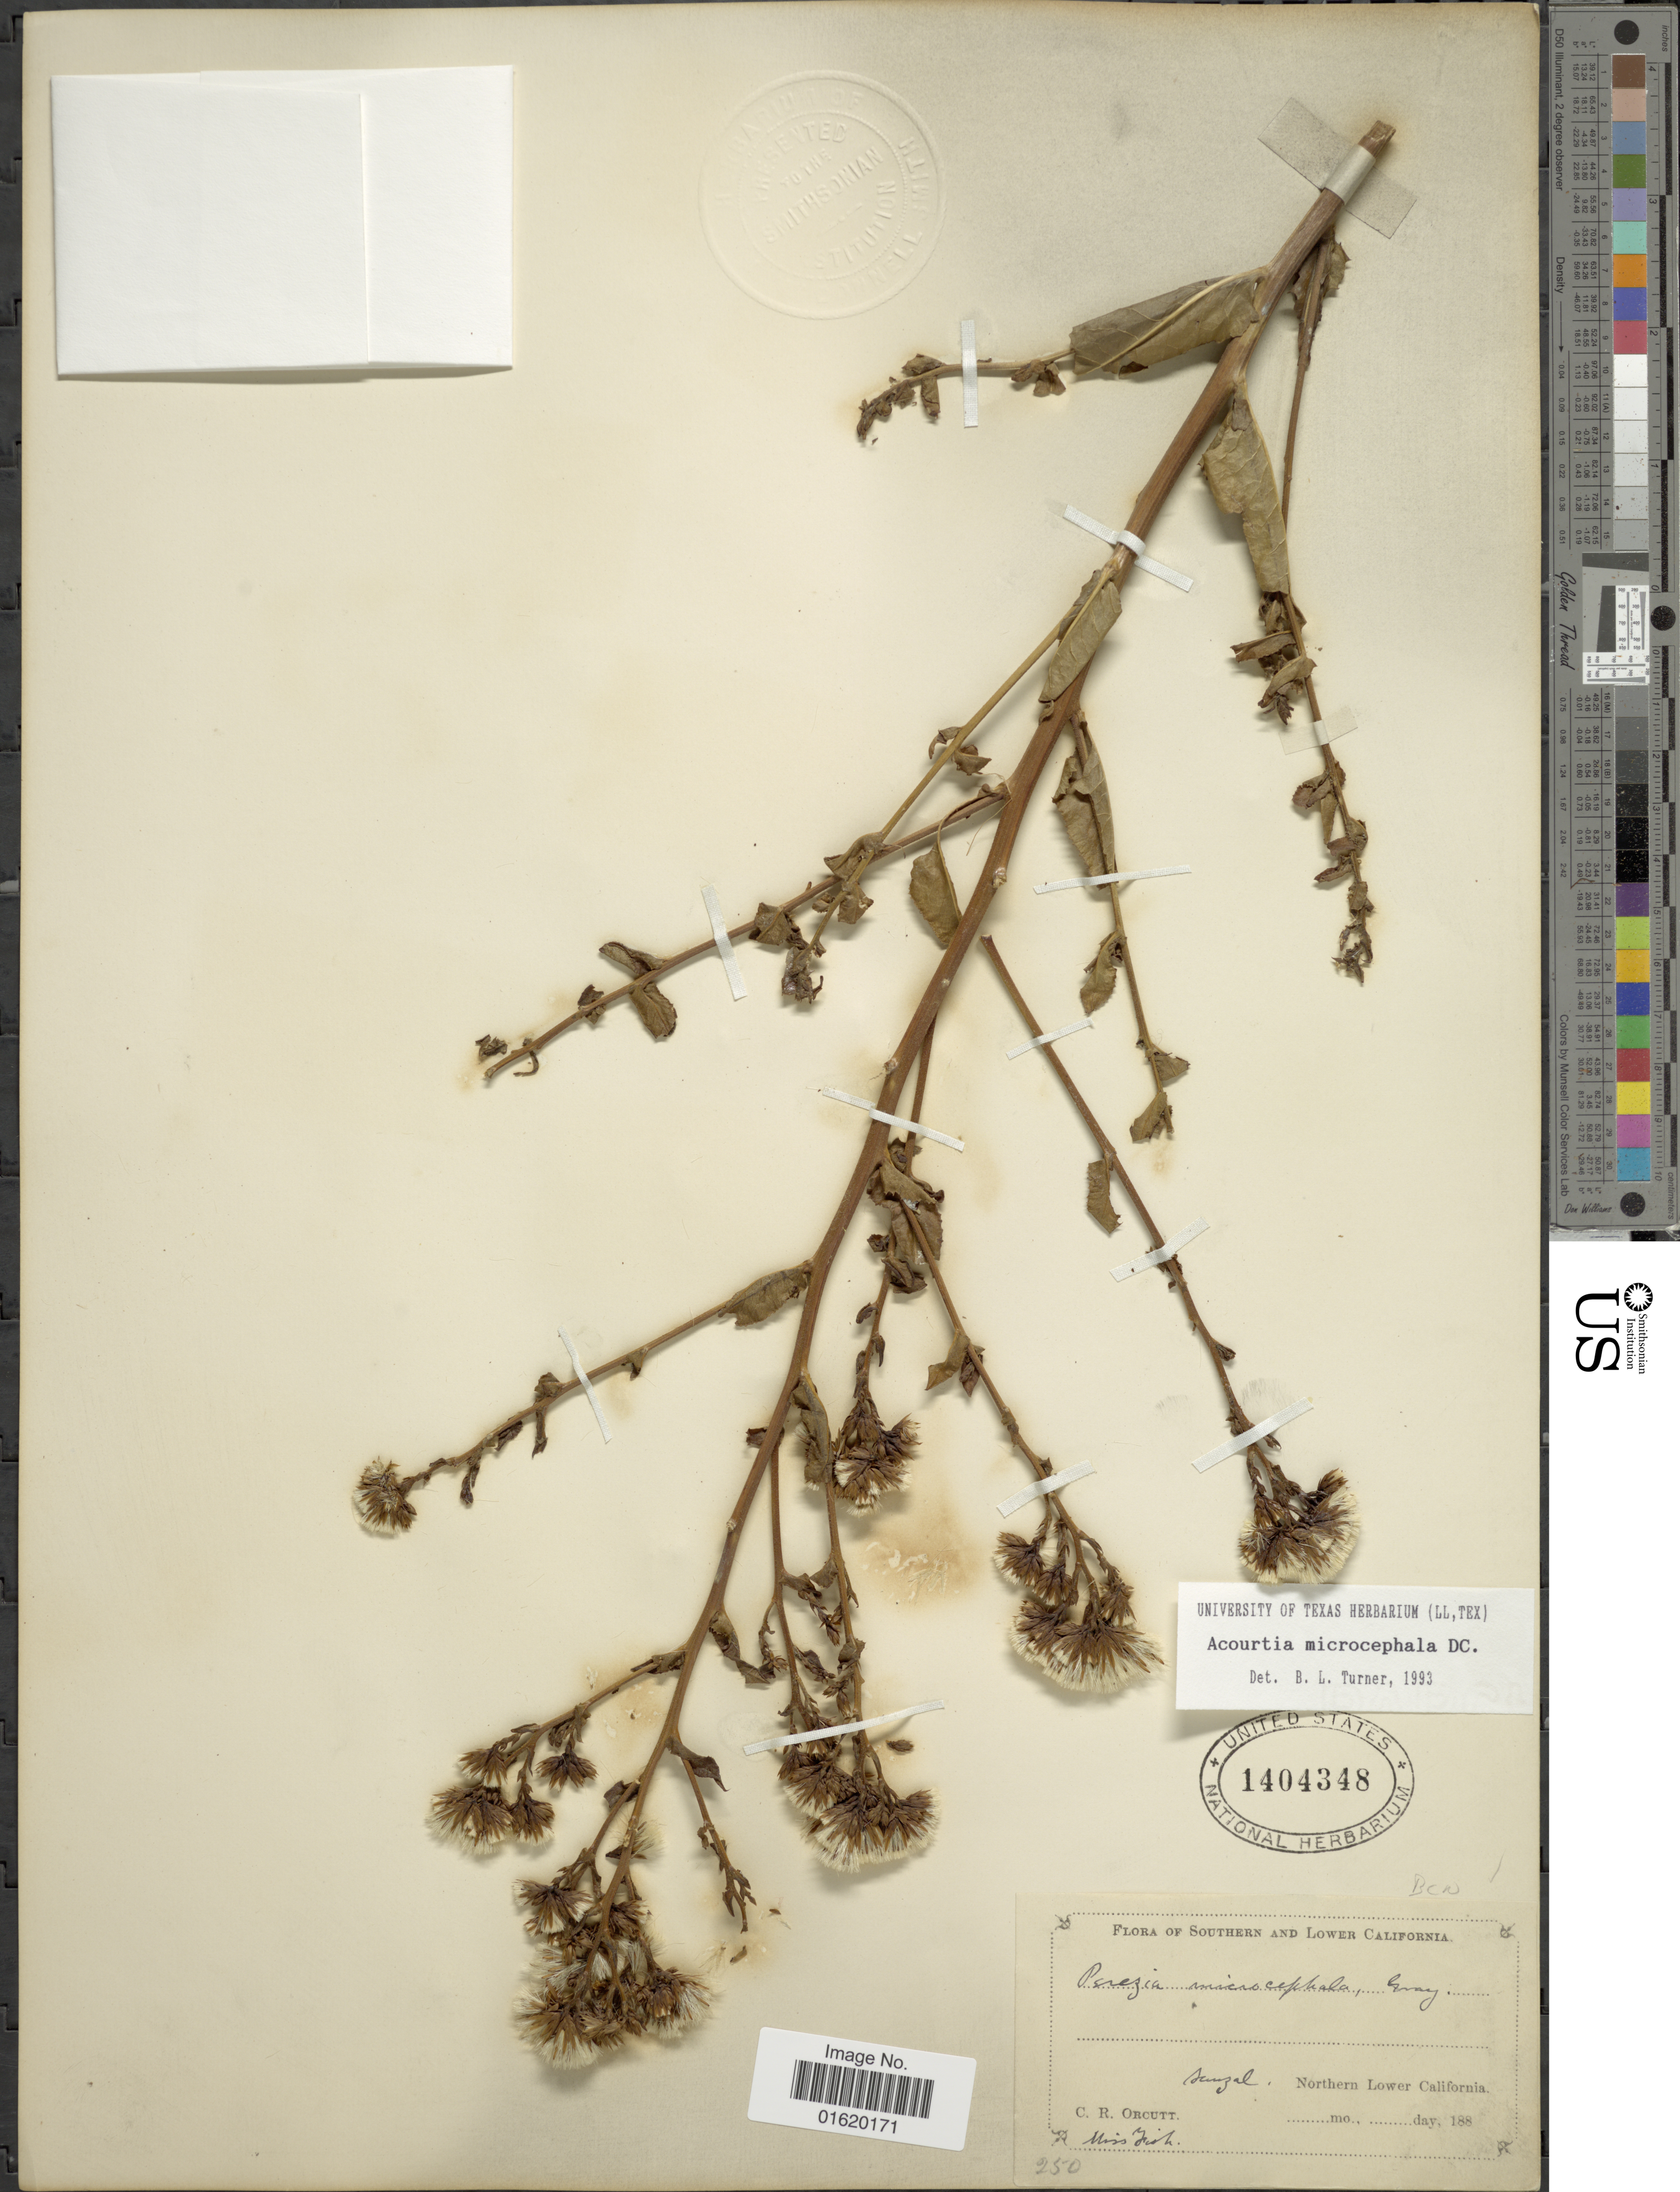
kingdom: Plantae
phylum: Tracheophyta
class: Magnoliopsida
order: Asterales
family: Asteraceae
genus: Acourtia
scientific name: Acourtia microcephala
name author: DC.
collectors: C. R. Orcutt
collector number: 250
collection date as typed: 188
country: Mexico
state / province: Baja California Norte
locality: Sauzal, Northern Lower California.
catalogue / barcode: US 1404348